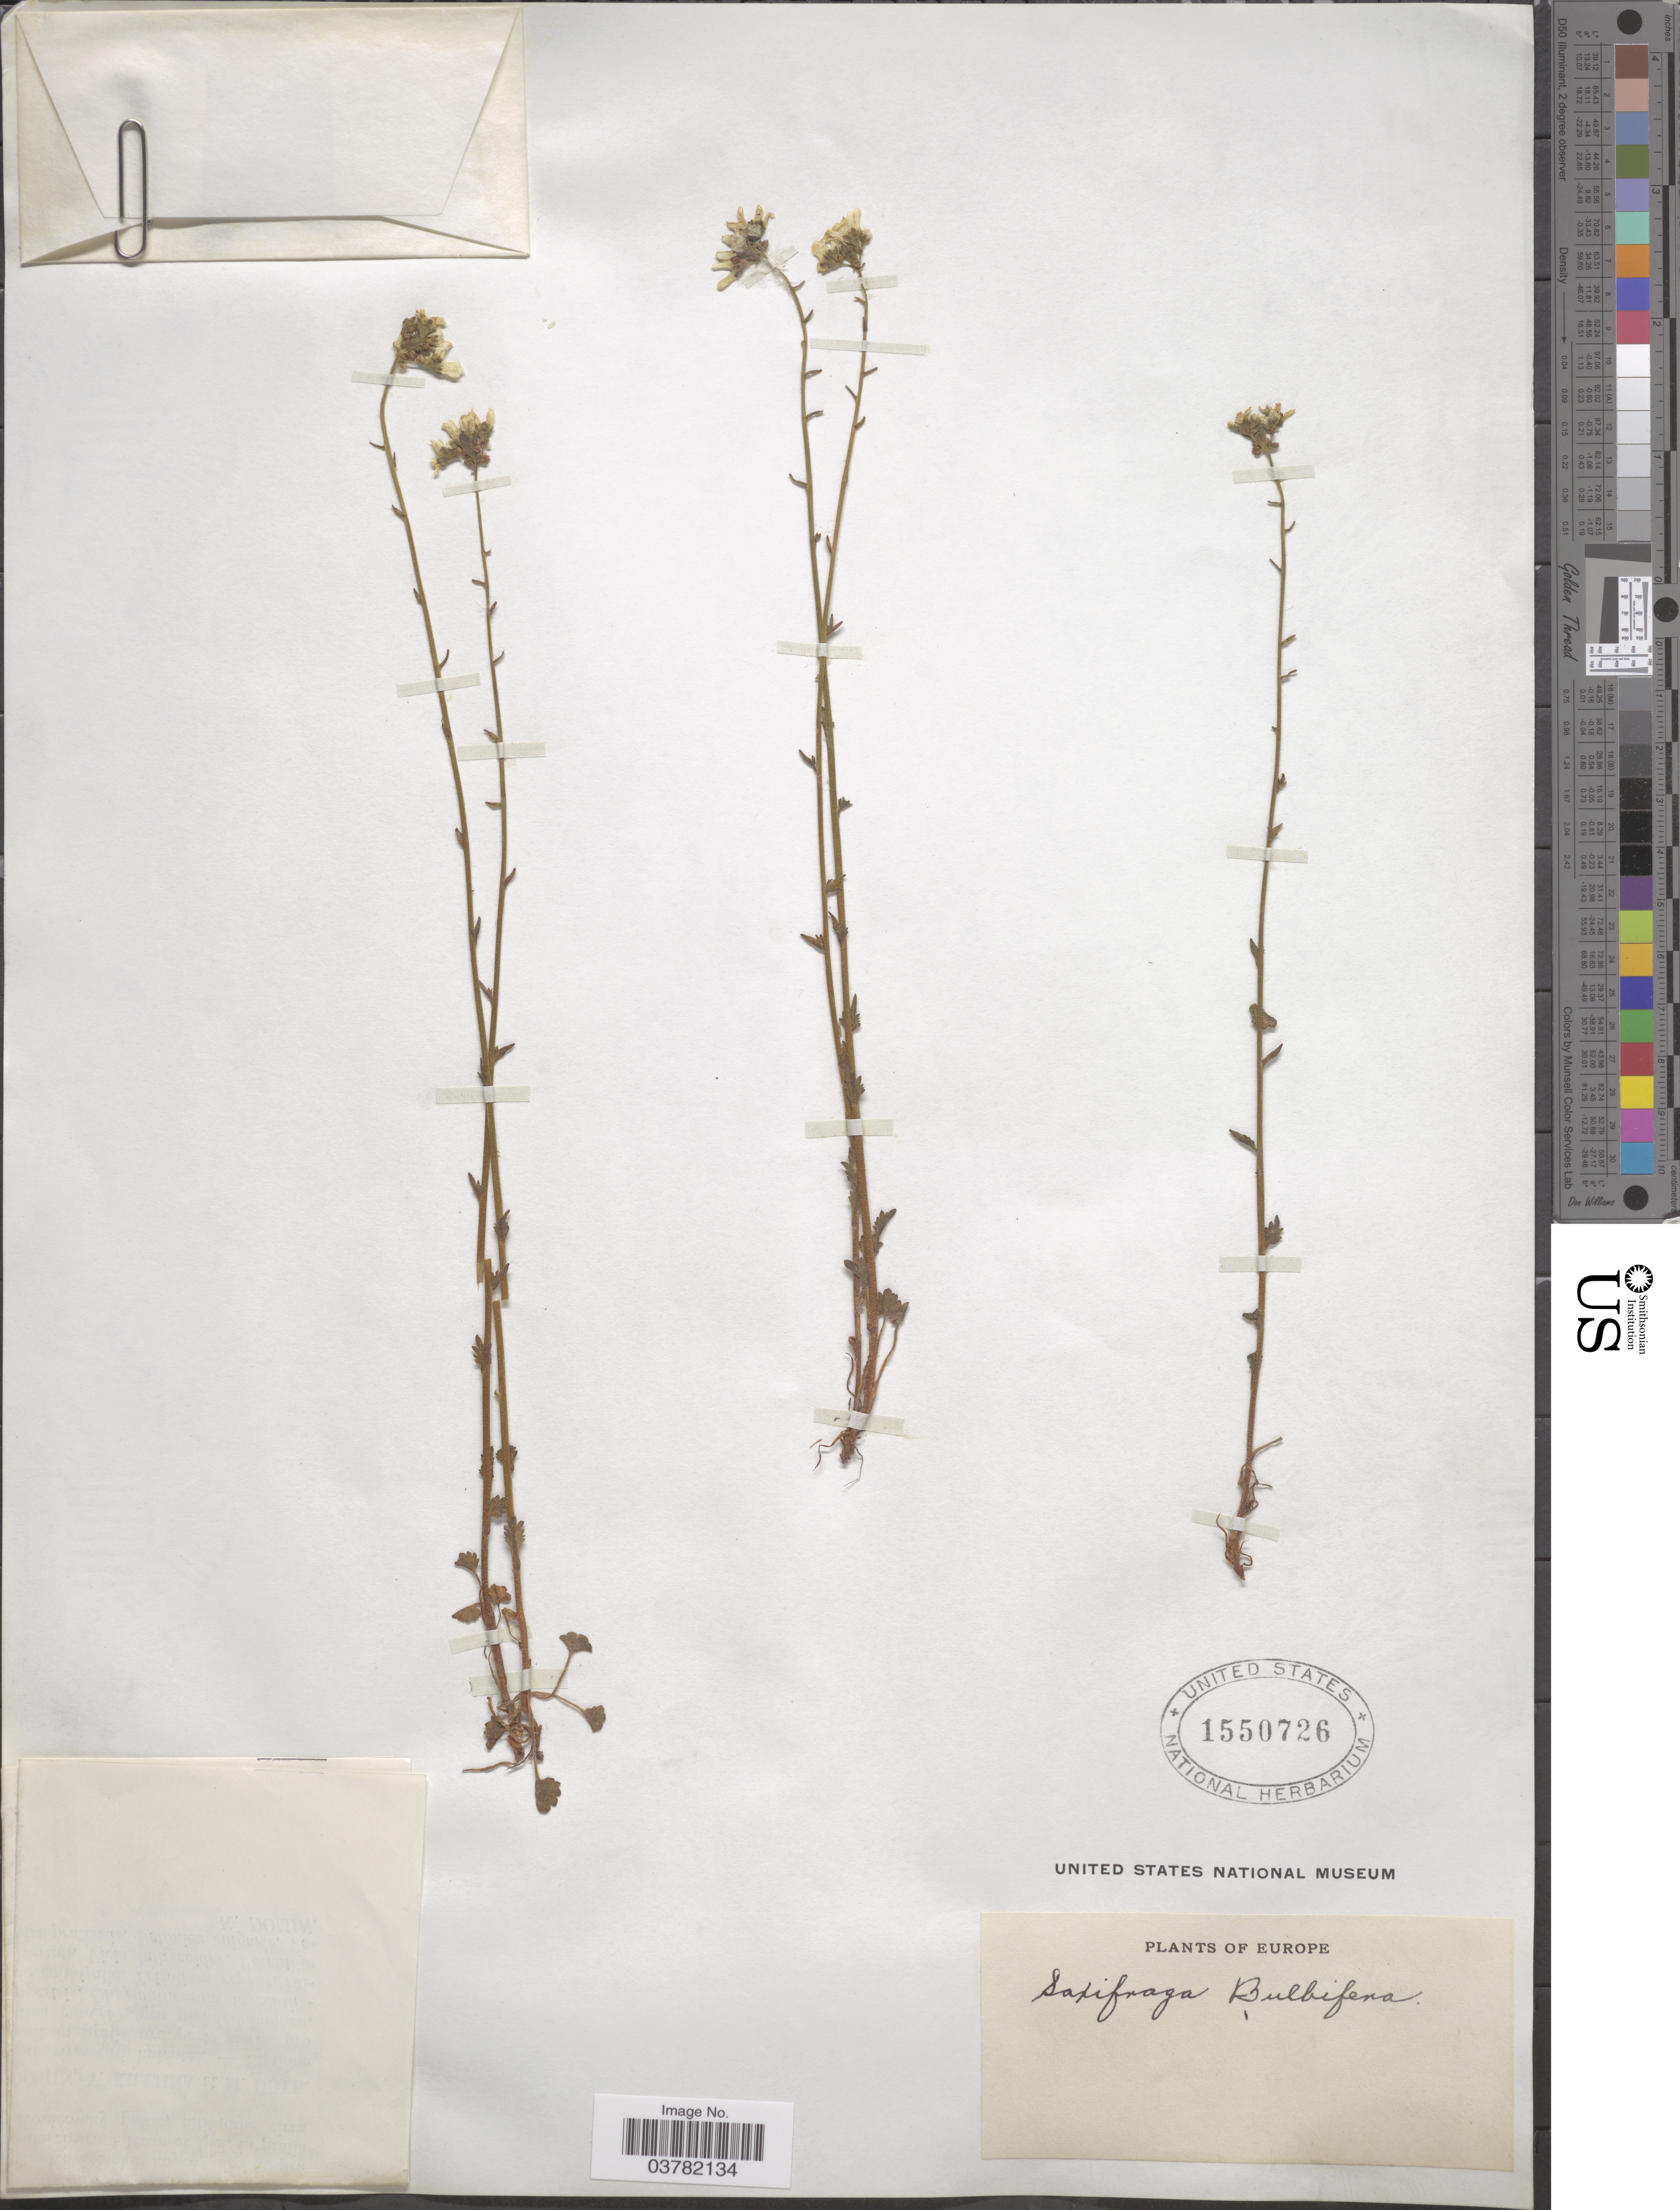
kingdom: Plantae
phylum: Tracheophyta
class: Magnoliopsida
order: Saxifragales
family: Saxifragaceae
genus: Saxifraga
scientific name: Saxifraga bulbifera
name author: L.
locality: Europe.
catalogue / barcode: US 1550726